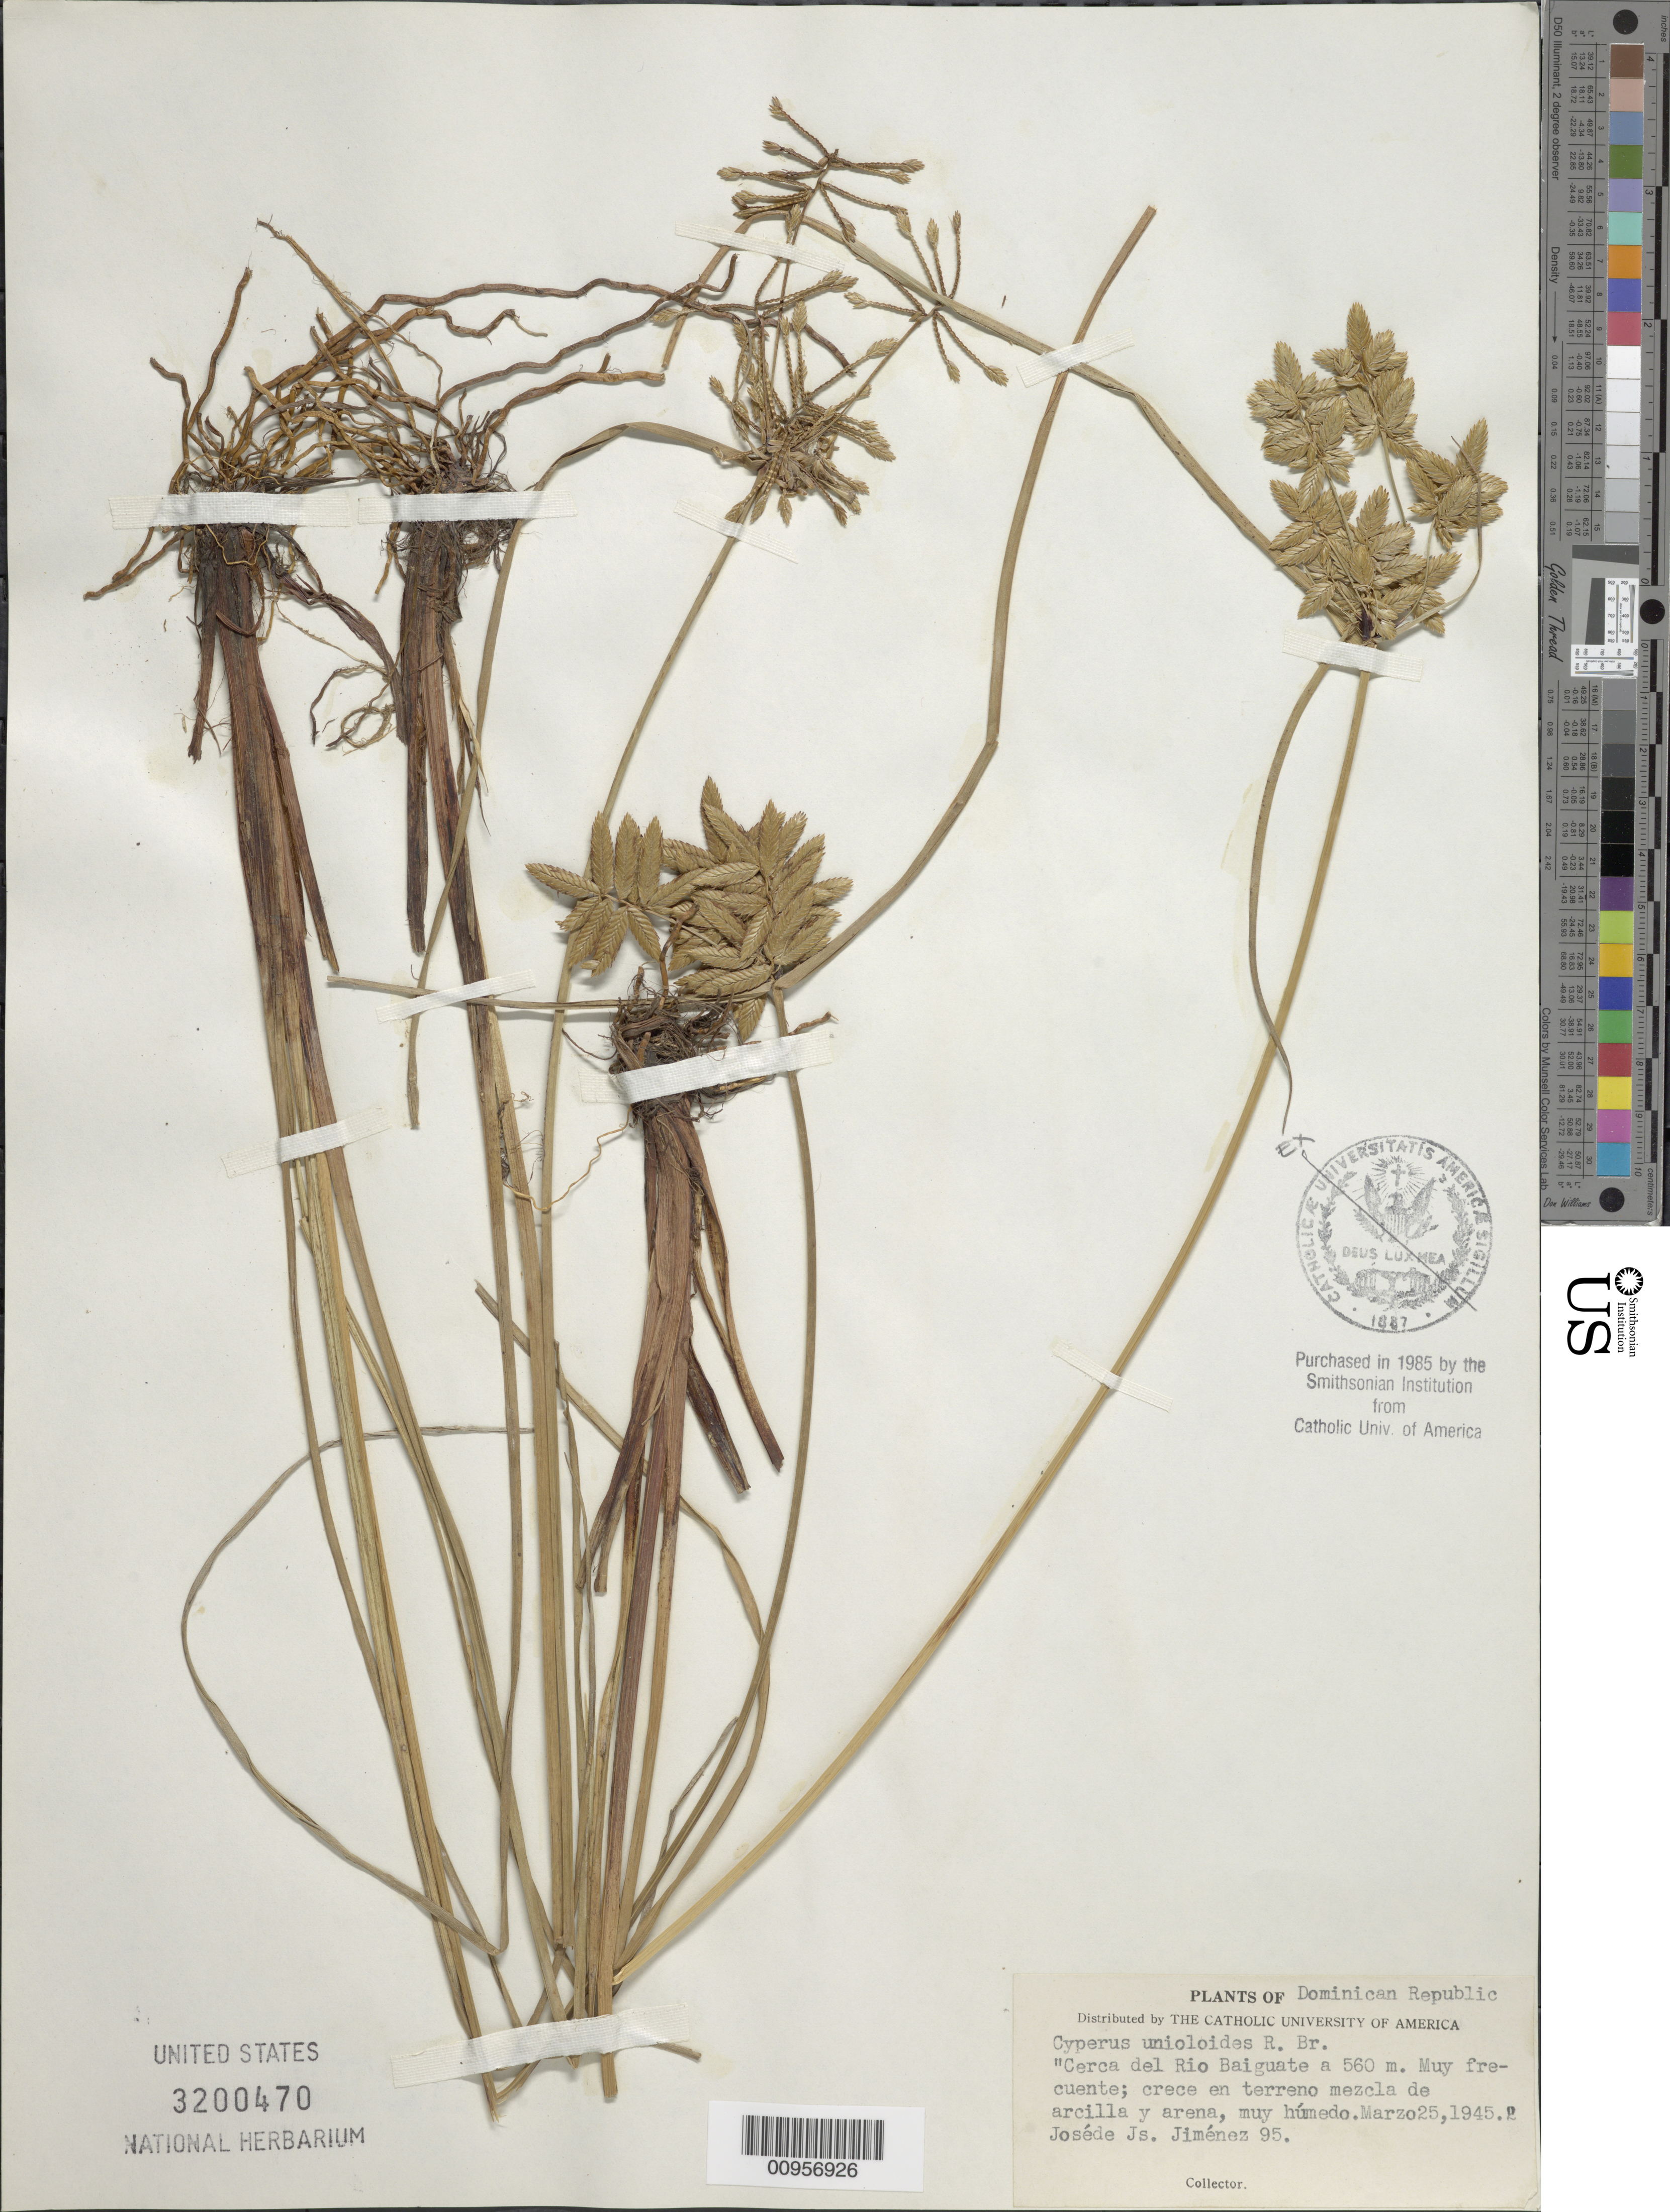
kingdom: Plantae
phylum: Tracheophyta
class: Liliopsida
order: Poales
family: Cyperaceae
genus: Cyperus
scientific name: Cyperus unioloides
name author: R. Br.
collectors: J. J. Jiménez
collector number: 95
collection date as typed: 25 Mar 1945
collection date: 1945-03-25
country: Dominican Republic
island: Hispaniola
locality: Cerca del Rio Baiguate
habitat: Crece en terreno mezcla de arcilla y arena, muy húmedo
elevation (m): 560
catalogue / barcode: US 3200470